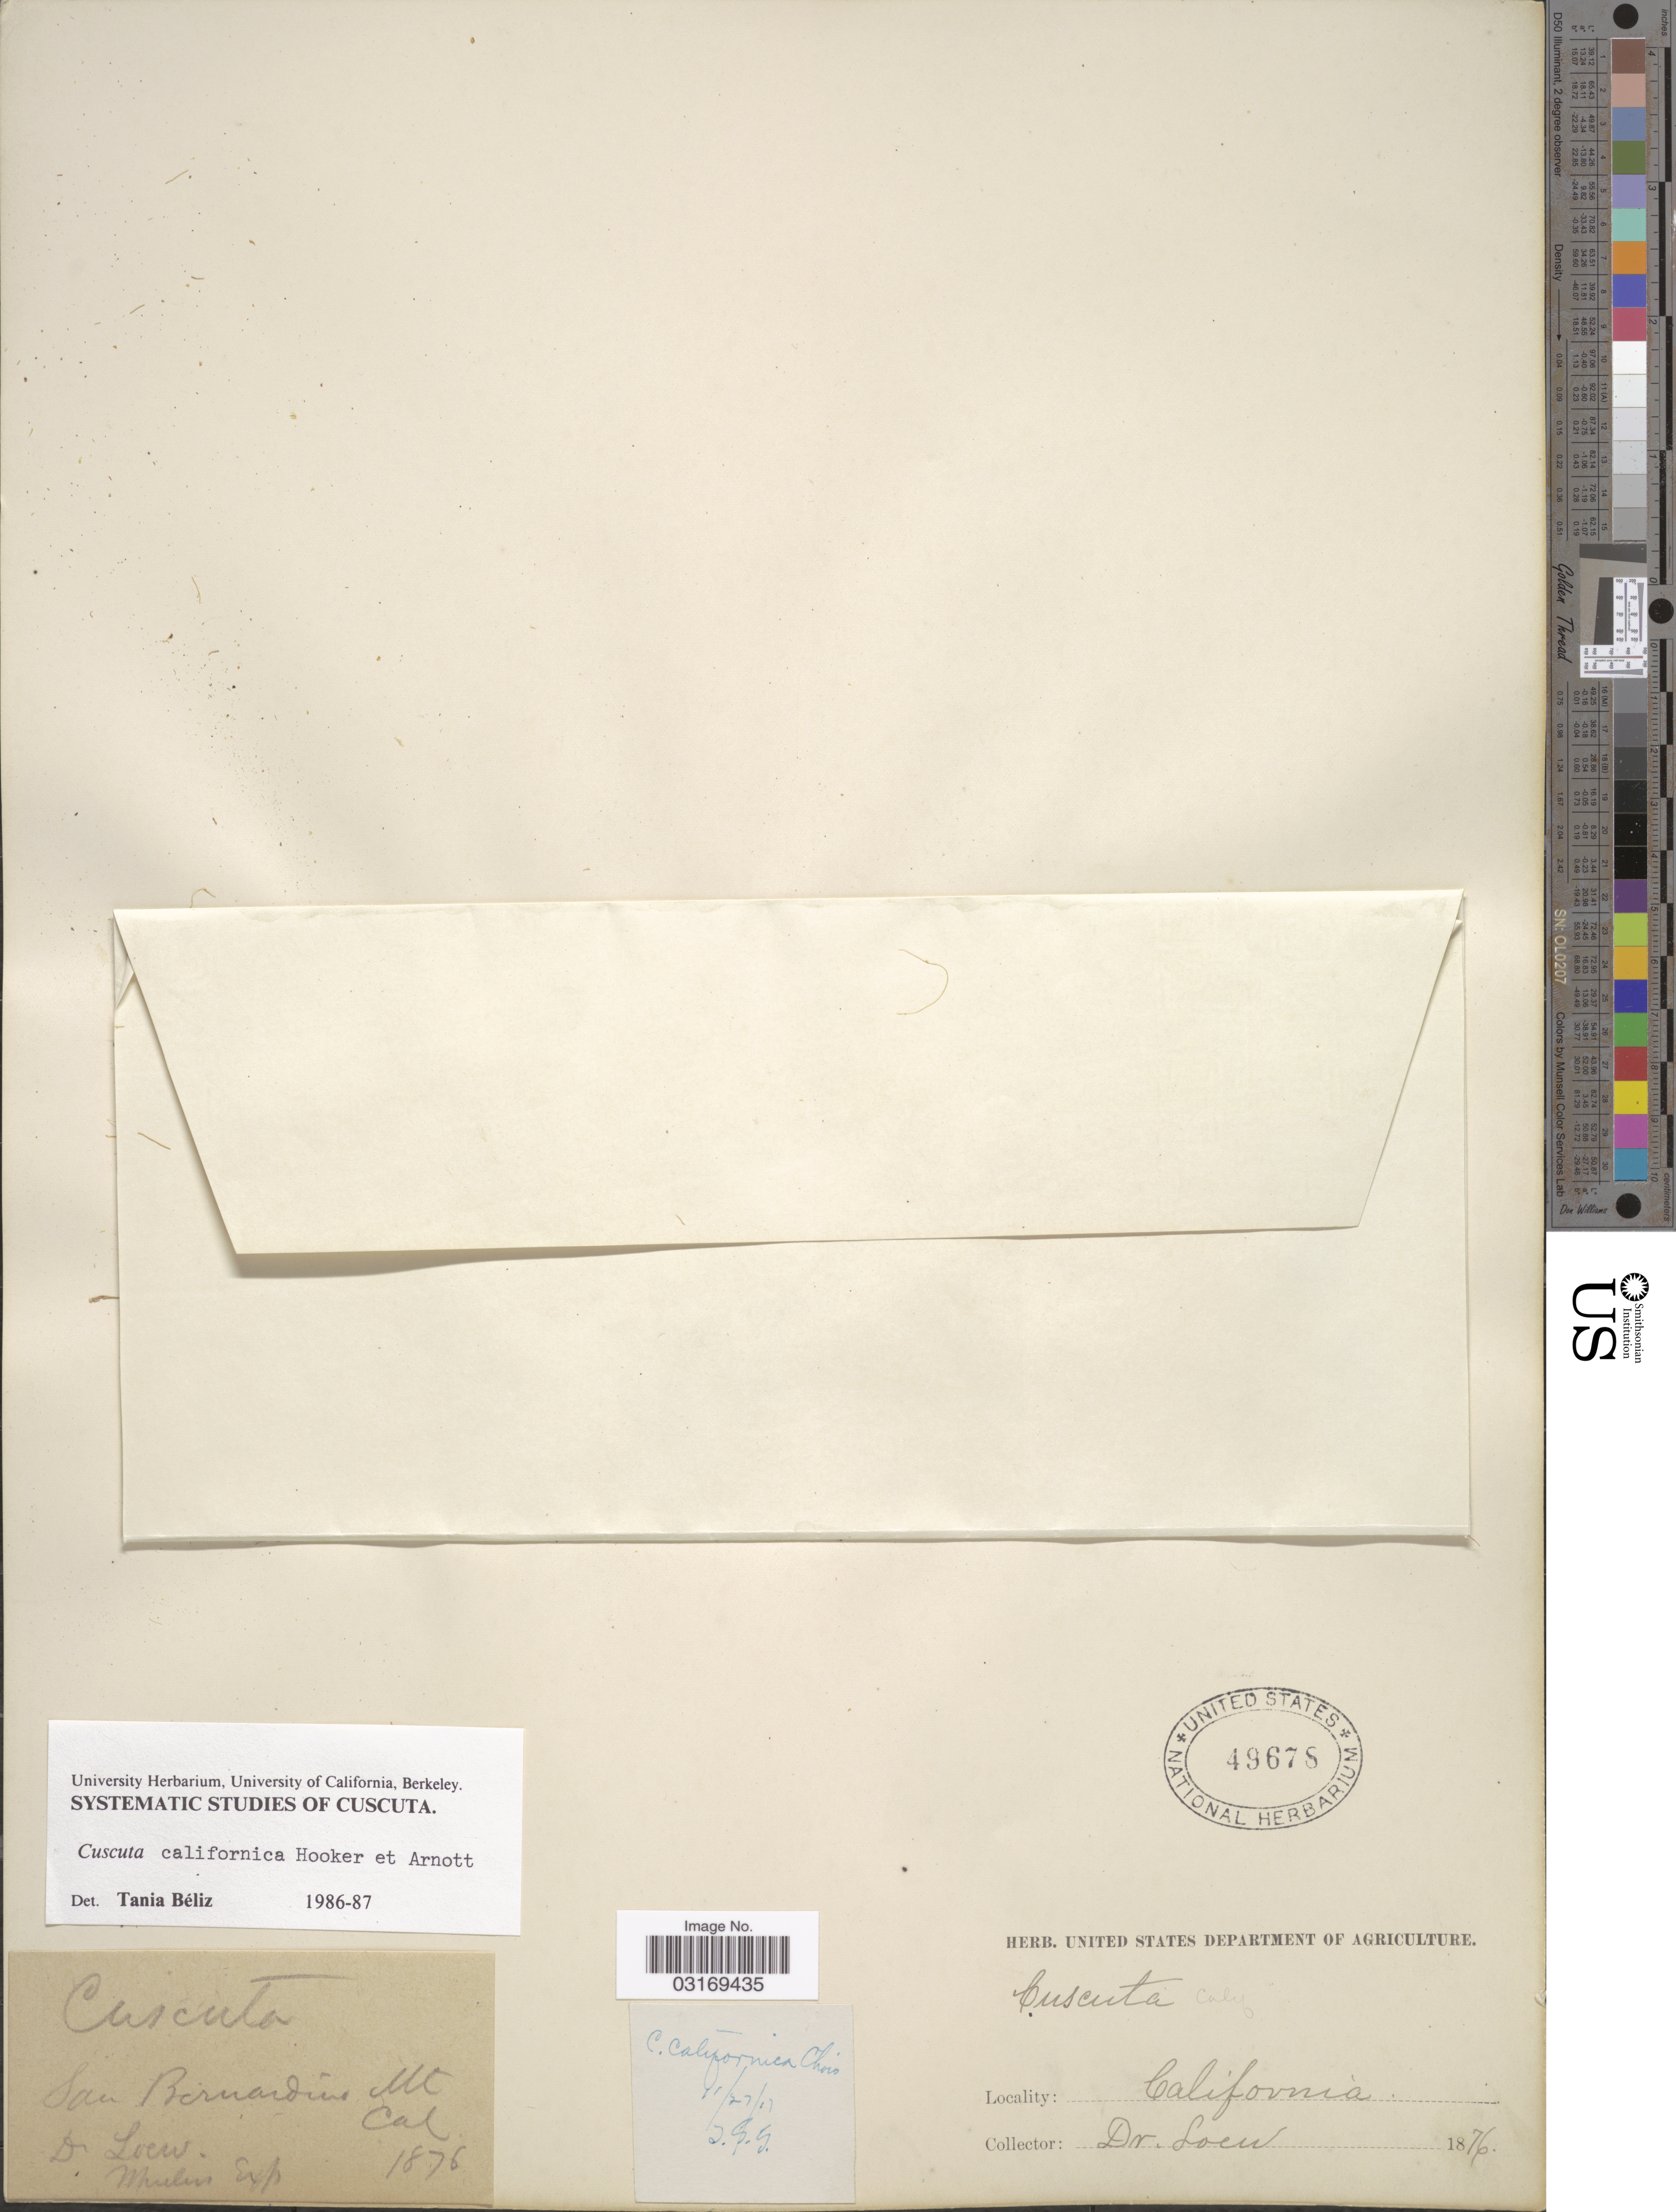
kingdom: Plantae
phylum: Tracheophyta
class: Magnoliopsida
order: Solanales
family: Convolvulaceae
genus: Cuscuta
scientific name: Cuscuta californica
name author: Hook. & Arn.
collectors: Loen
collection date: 1876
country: United States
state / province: California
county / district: San Bernardino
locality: San Bernardino Mt.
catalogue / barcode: US 49678